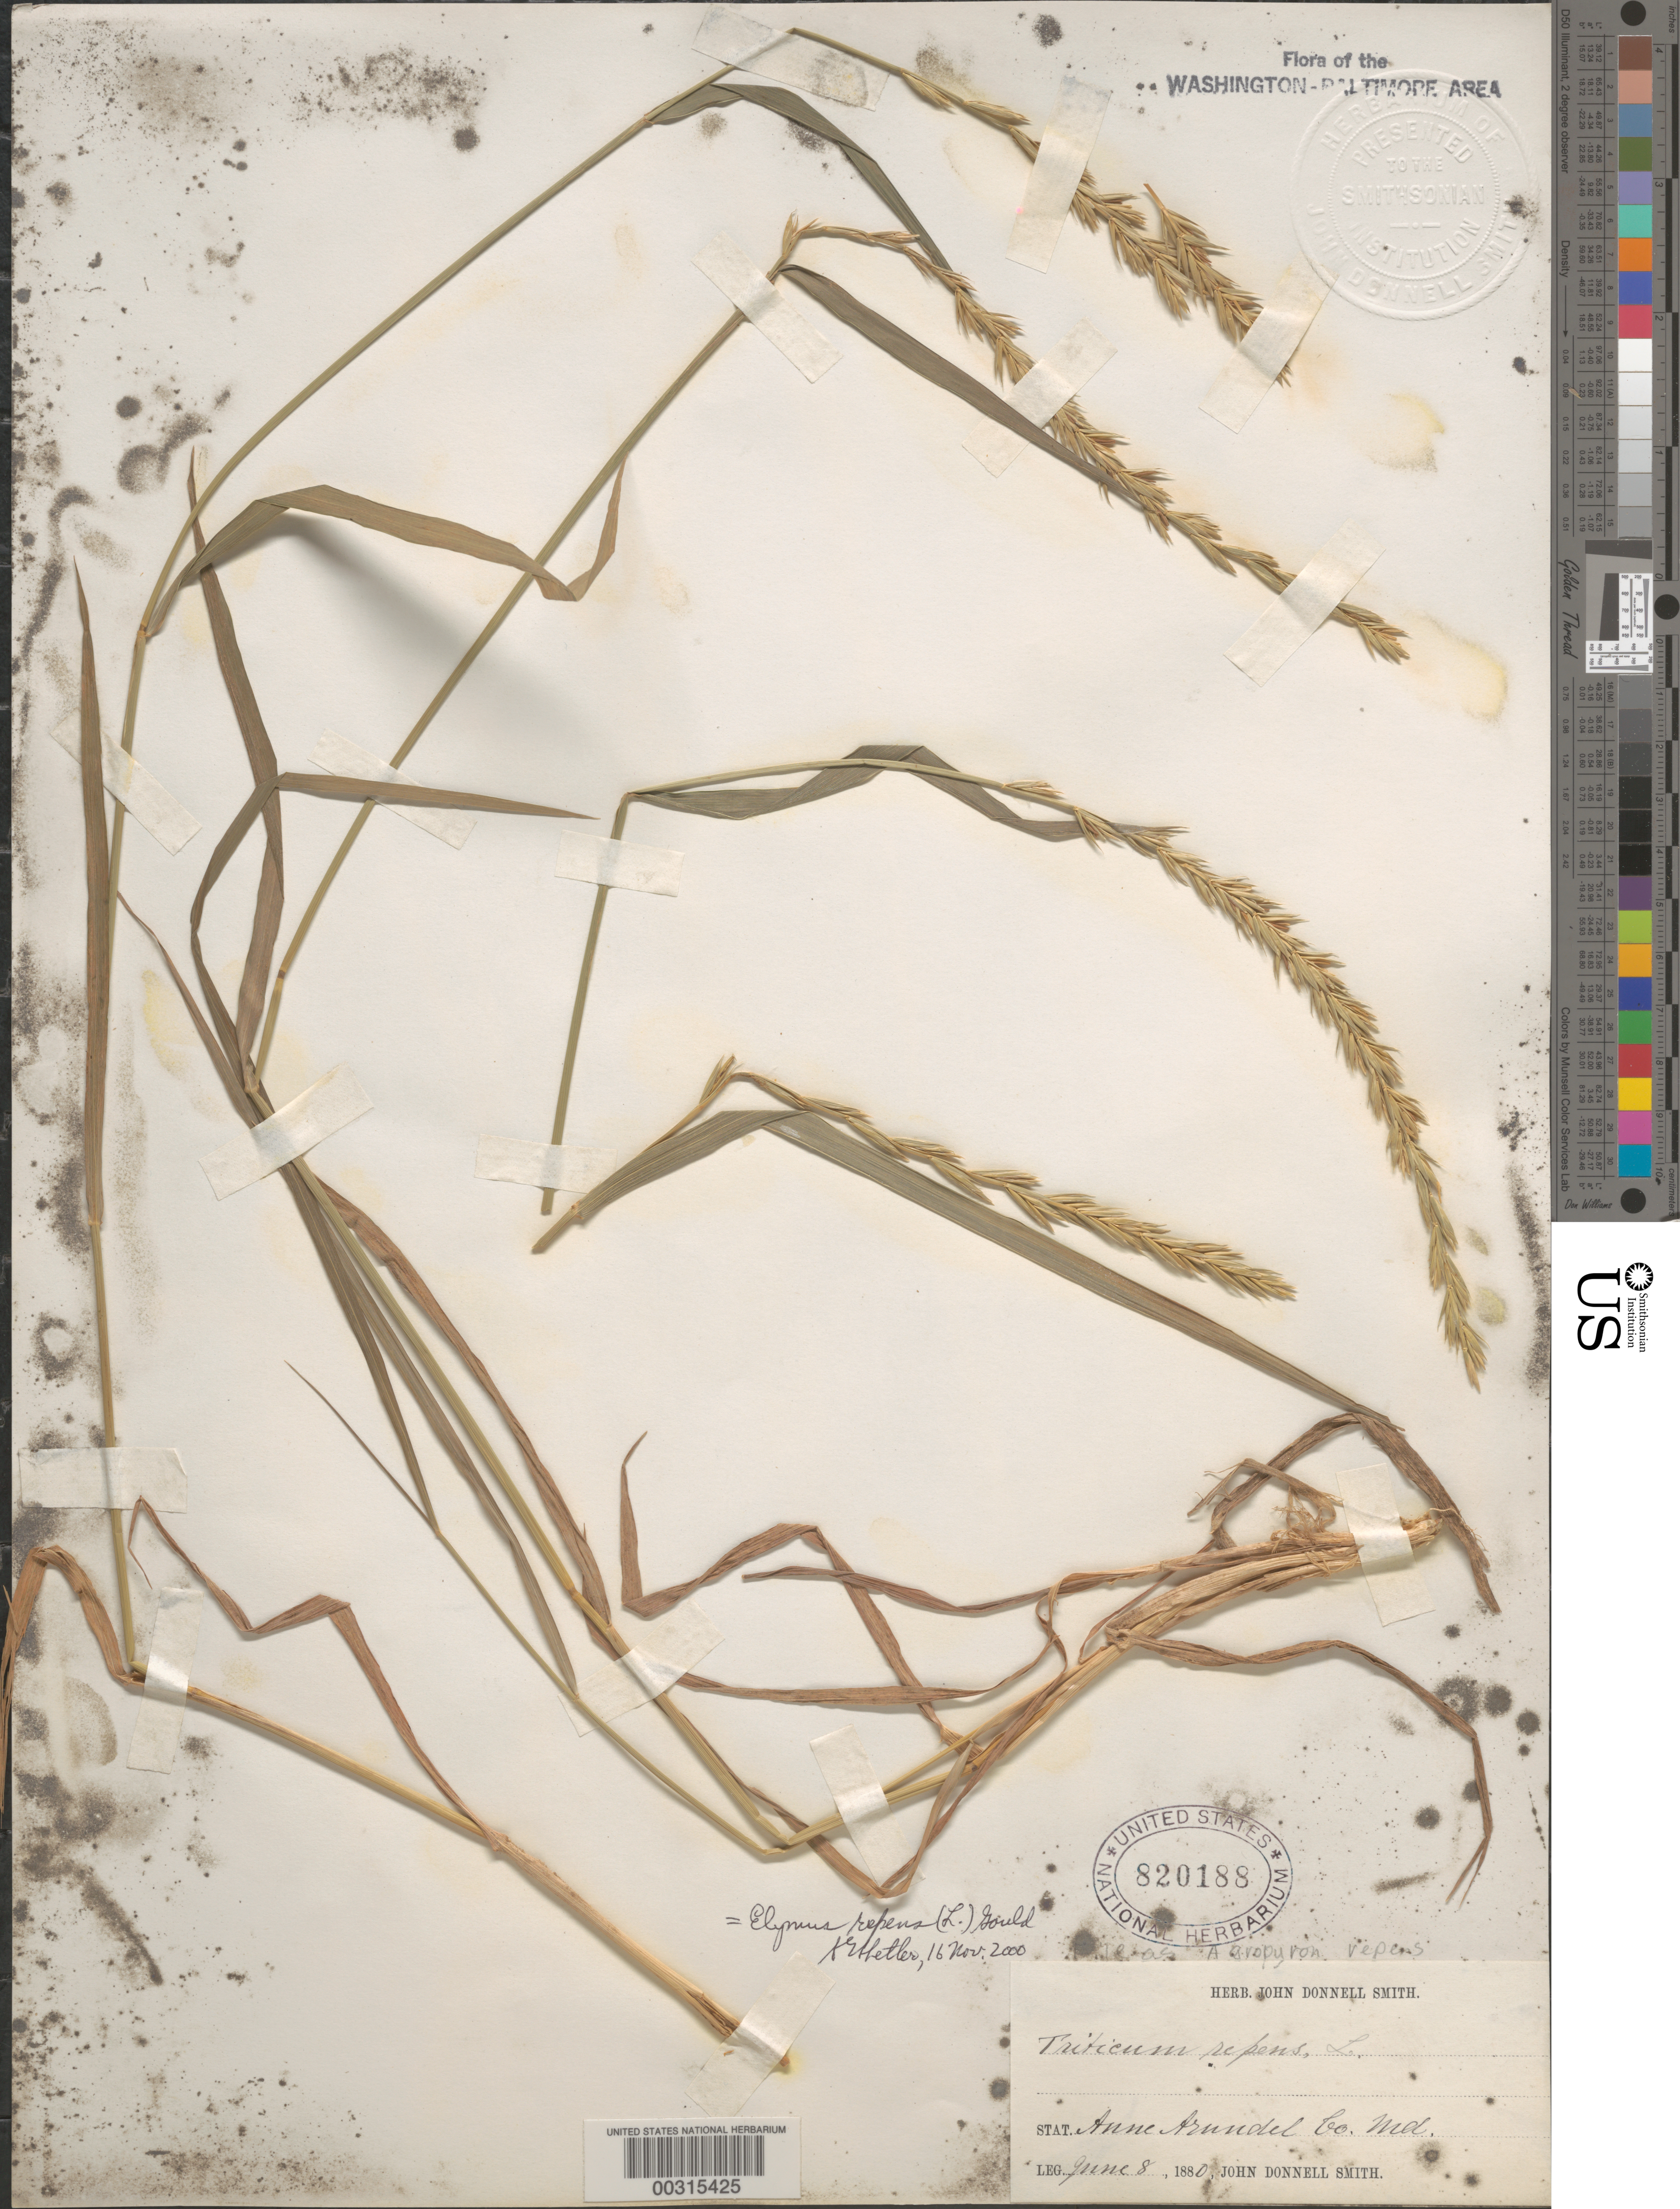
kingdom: Plantae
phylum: Tracheophyta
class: Liliopsida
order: Poales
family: Poaceae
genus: Elymus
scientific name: Elymus repens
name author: (L.) Gould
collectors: J. Donnell Smith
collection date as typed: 08 Jun 1880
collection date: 1880-06-08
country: United States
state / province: Maryland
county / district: Anne Arundel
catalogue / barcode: US 820188